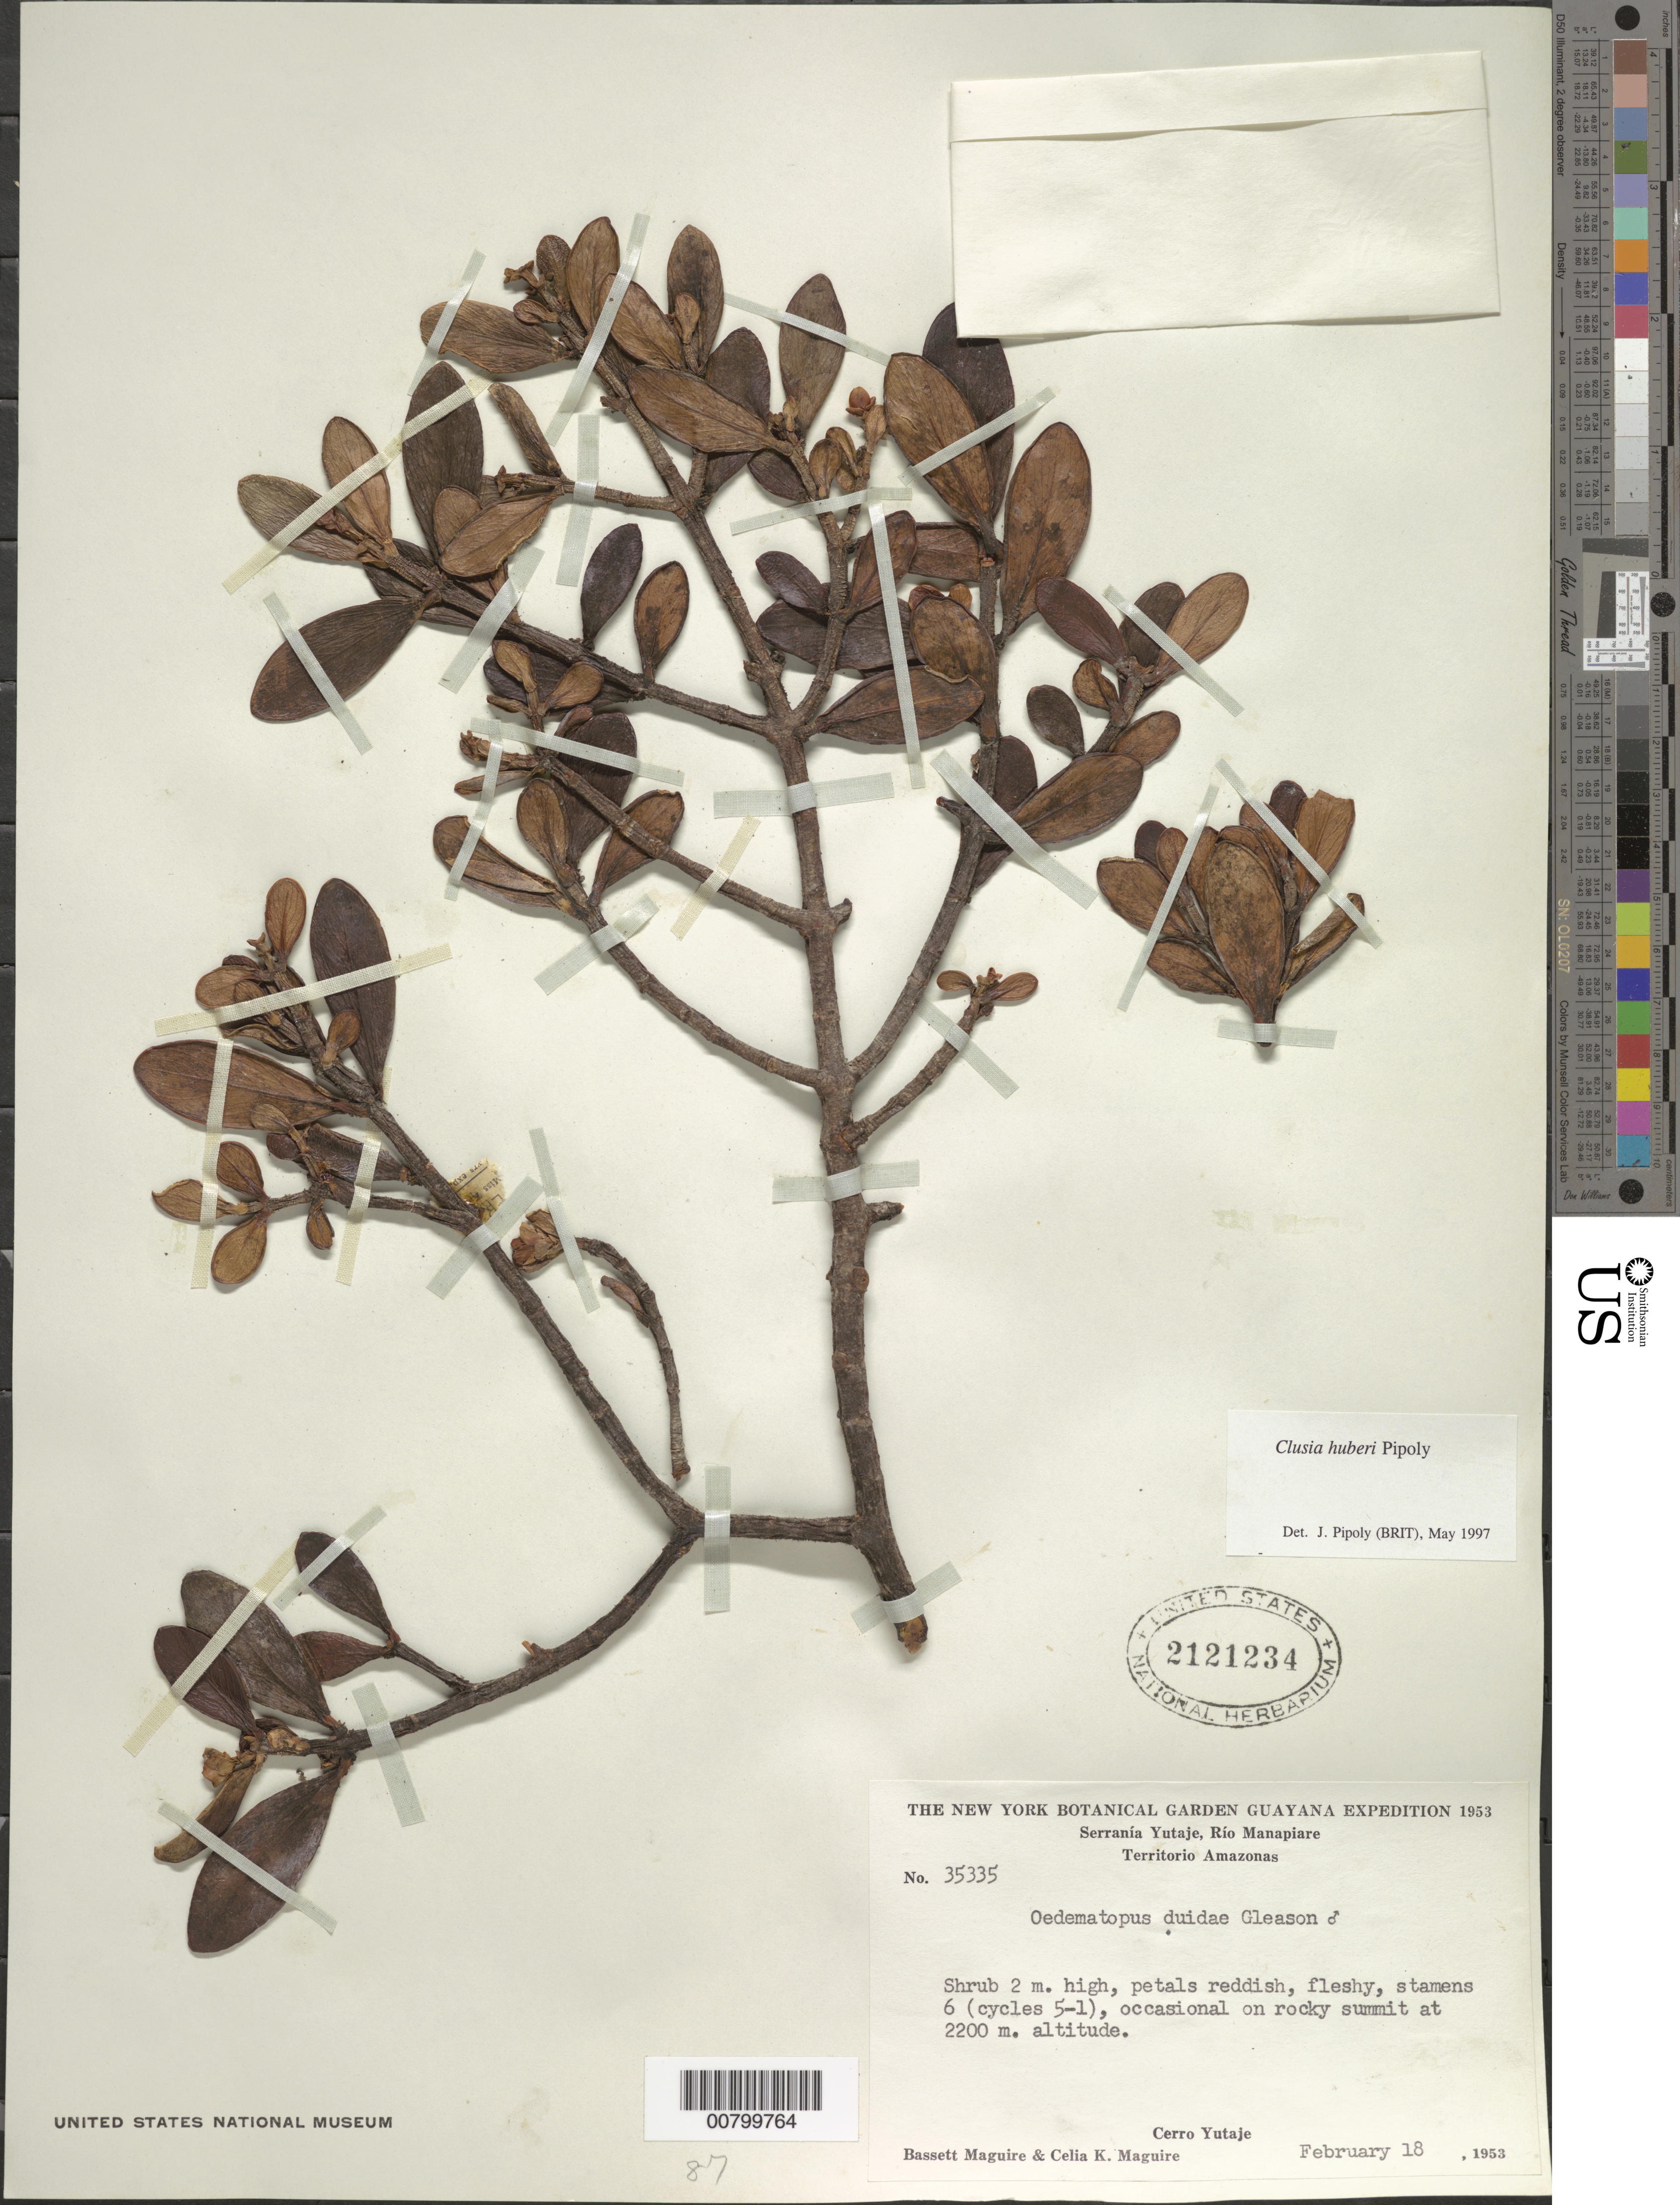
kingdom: Plantae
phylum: Tracheophyta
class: Magnoliopsida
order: Malpighiales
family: Clusiaceae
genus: Clusia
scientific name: Clusia huberi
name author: Pipoly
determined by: Pipoly, J. J., III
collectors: B. Maguire & C. K. Maguire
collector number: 35335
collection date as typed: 18-Feb-53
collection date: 1953-02-18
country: Venezuela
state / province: Amazonas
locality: Serranía Yutajé, Río Manapiare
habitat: Summit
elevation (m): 2200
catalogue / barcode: US 2121234